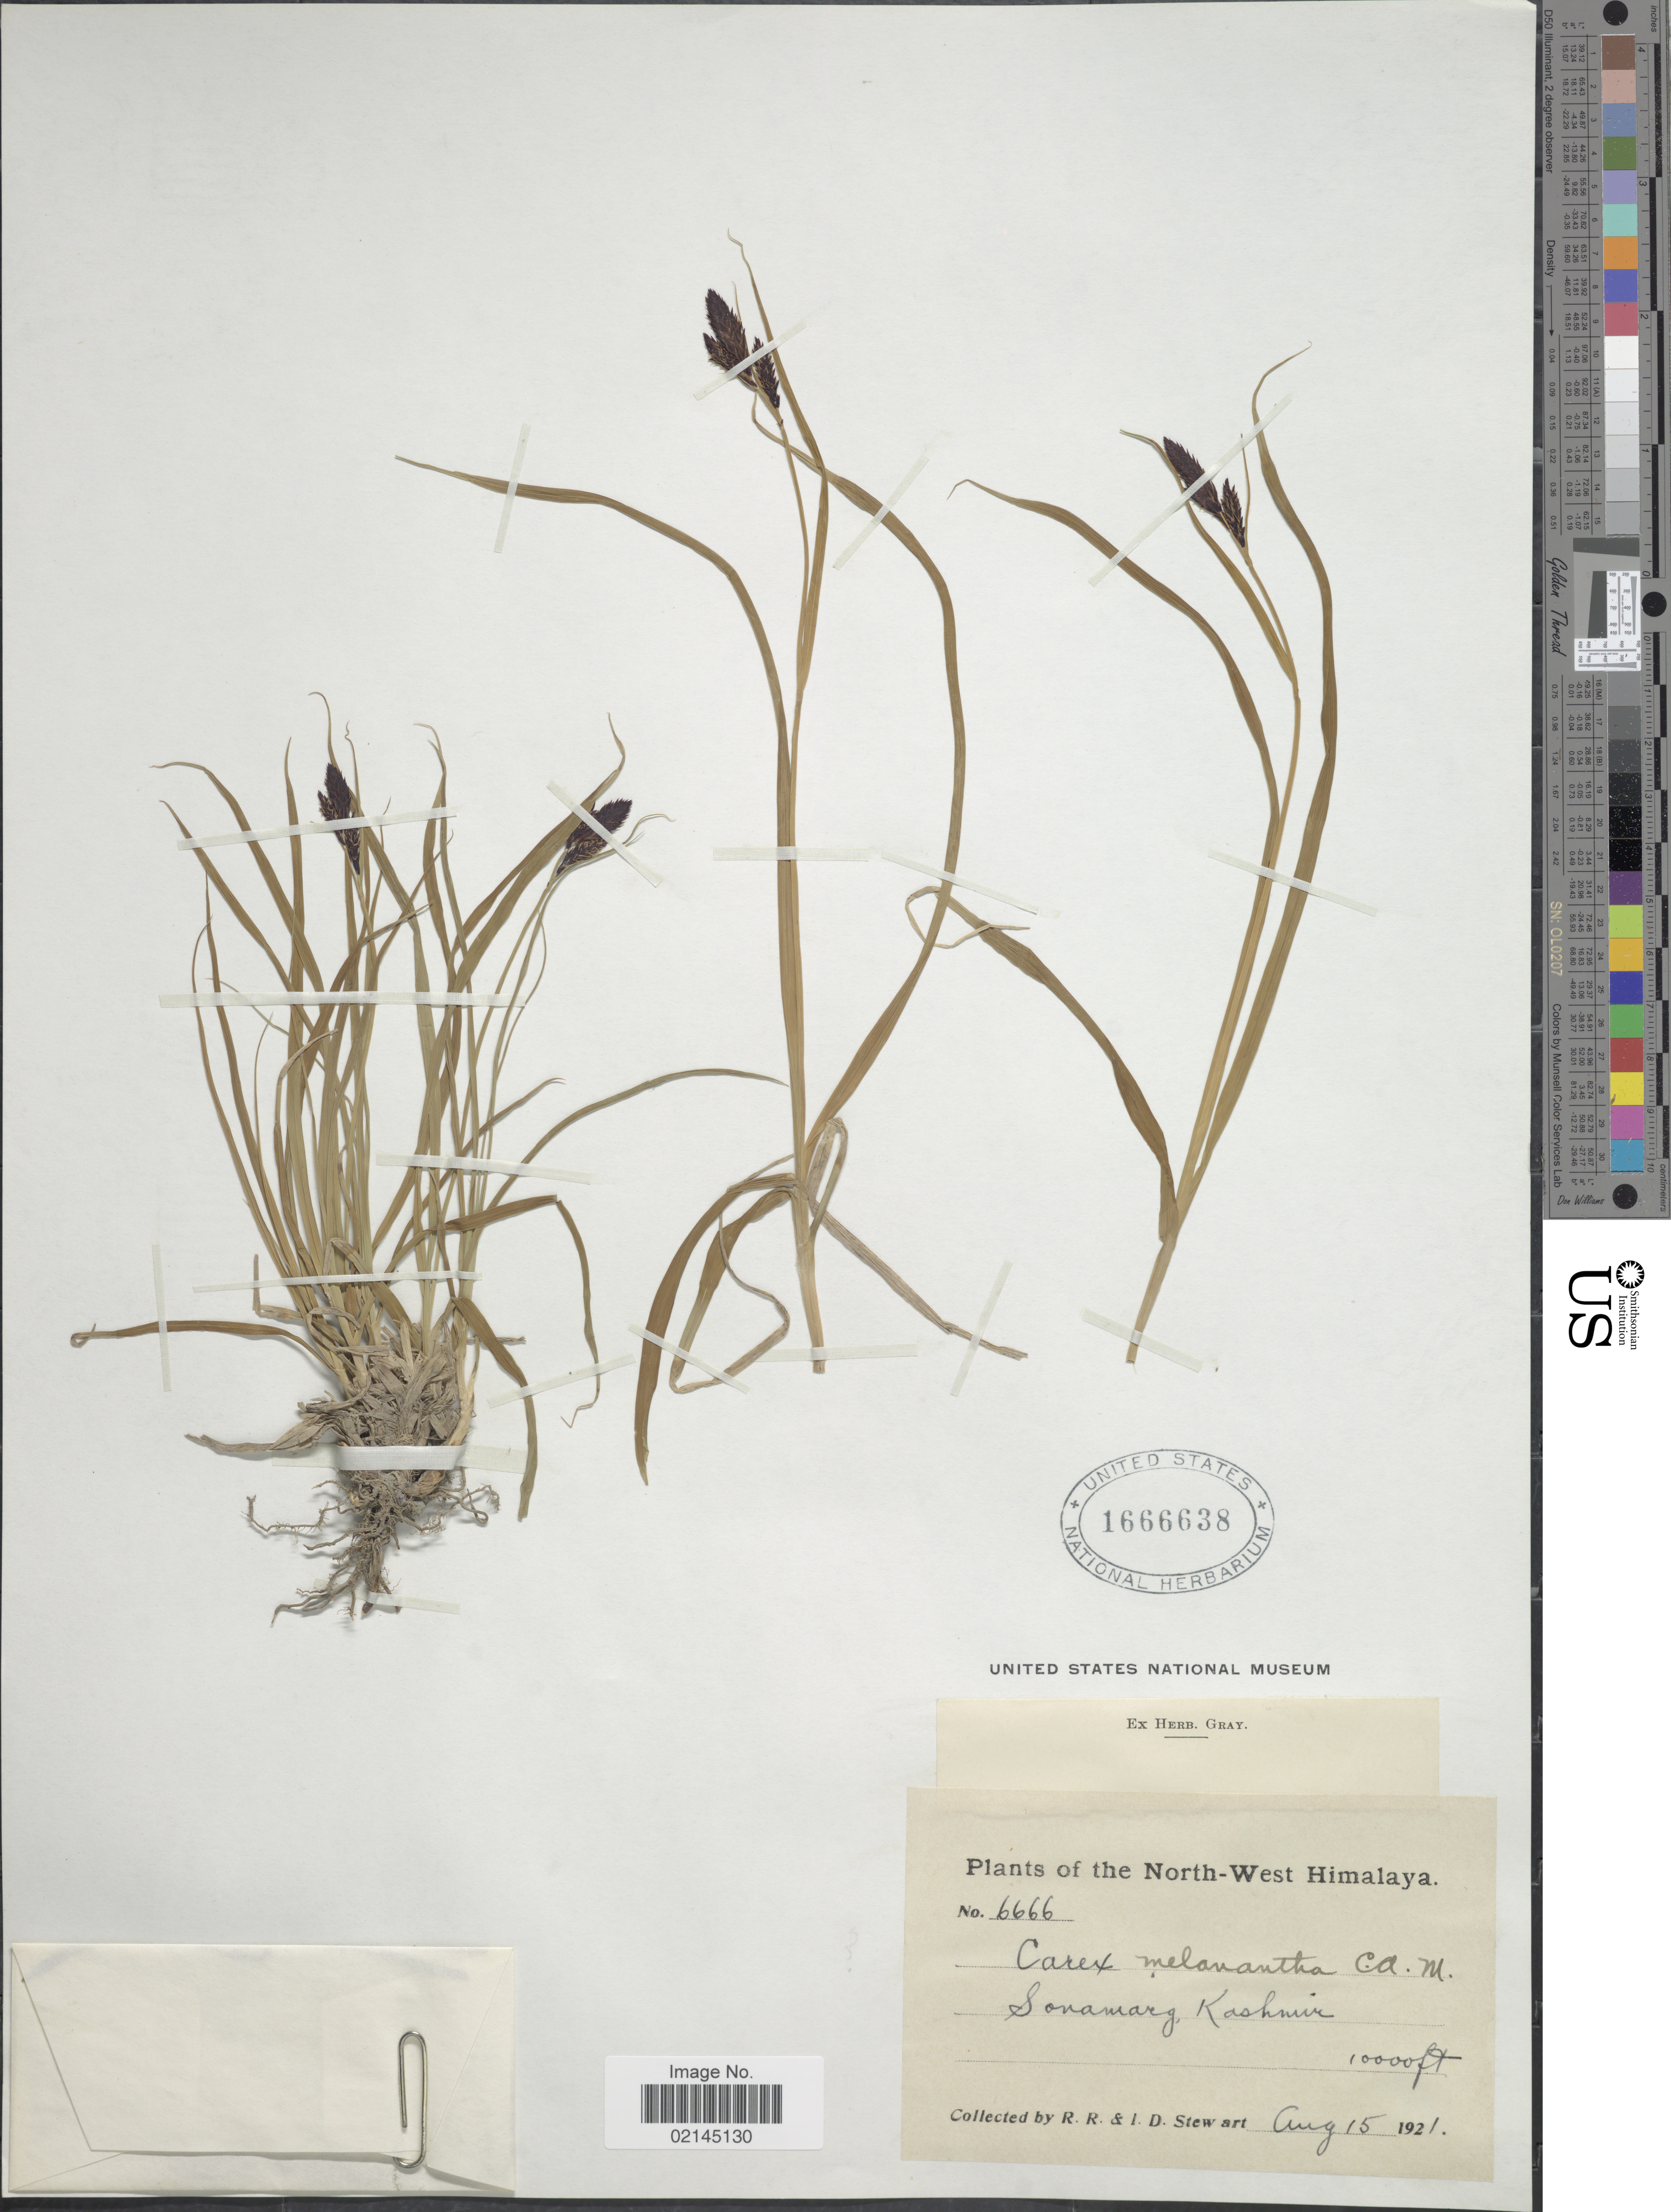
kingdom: Plantae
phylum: Tracheophyta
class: Liliopsida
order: Poales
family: Cyperaceae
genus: Carex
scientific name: Carex melanantha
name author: C.A. Mey.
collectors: R. R. Stewart & I. Stewart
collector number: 6666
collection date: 1921-08-15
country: India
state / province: Jammu and Kashmir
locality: North-West Himalaya, Sonamarg, Kashmir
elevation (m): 3048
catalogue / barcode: US 1666638